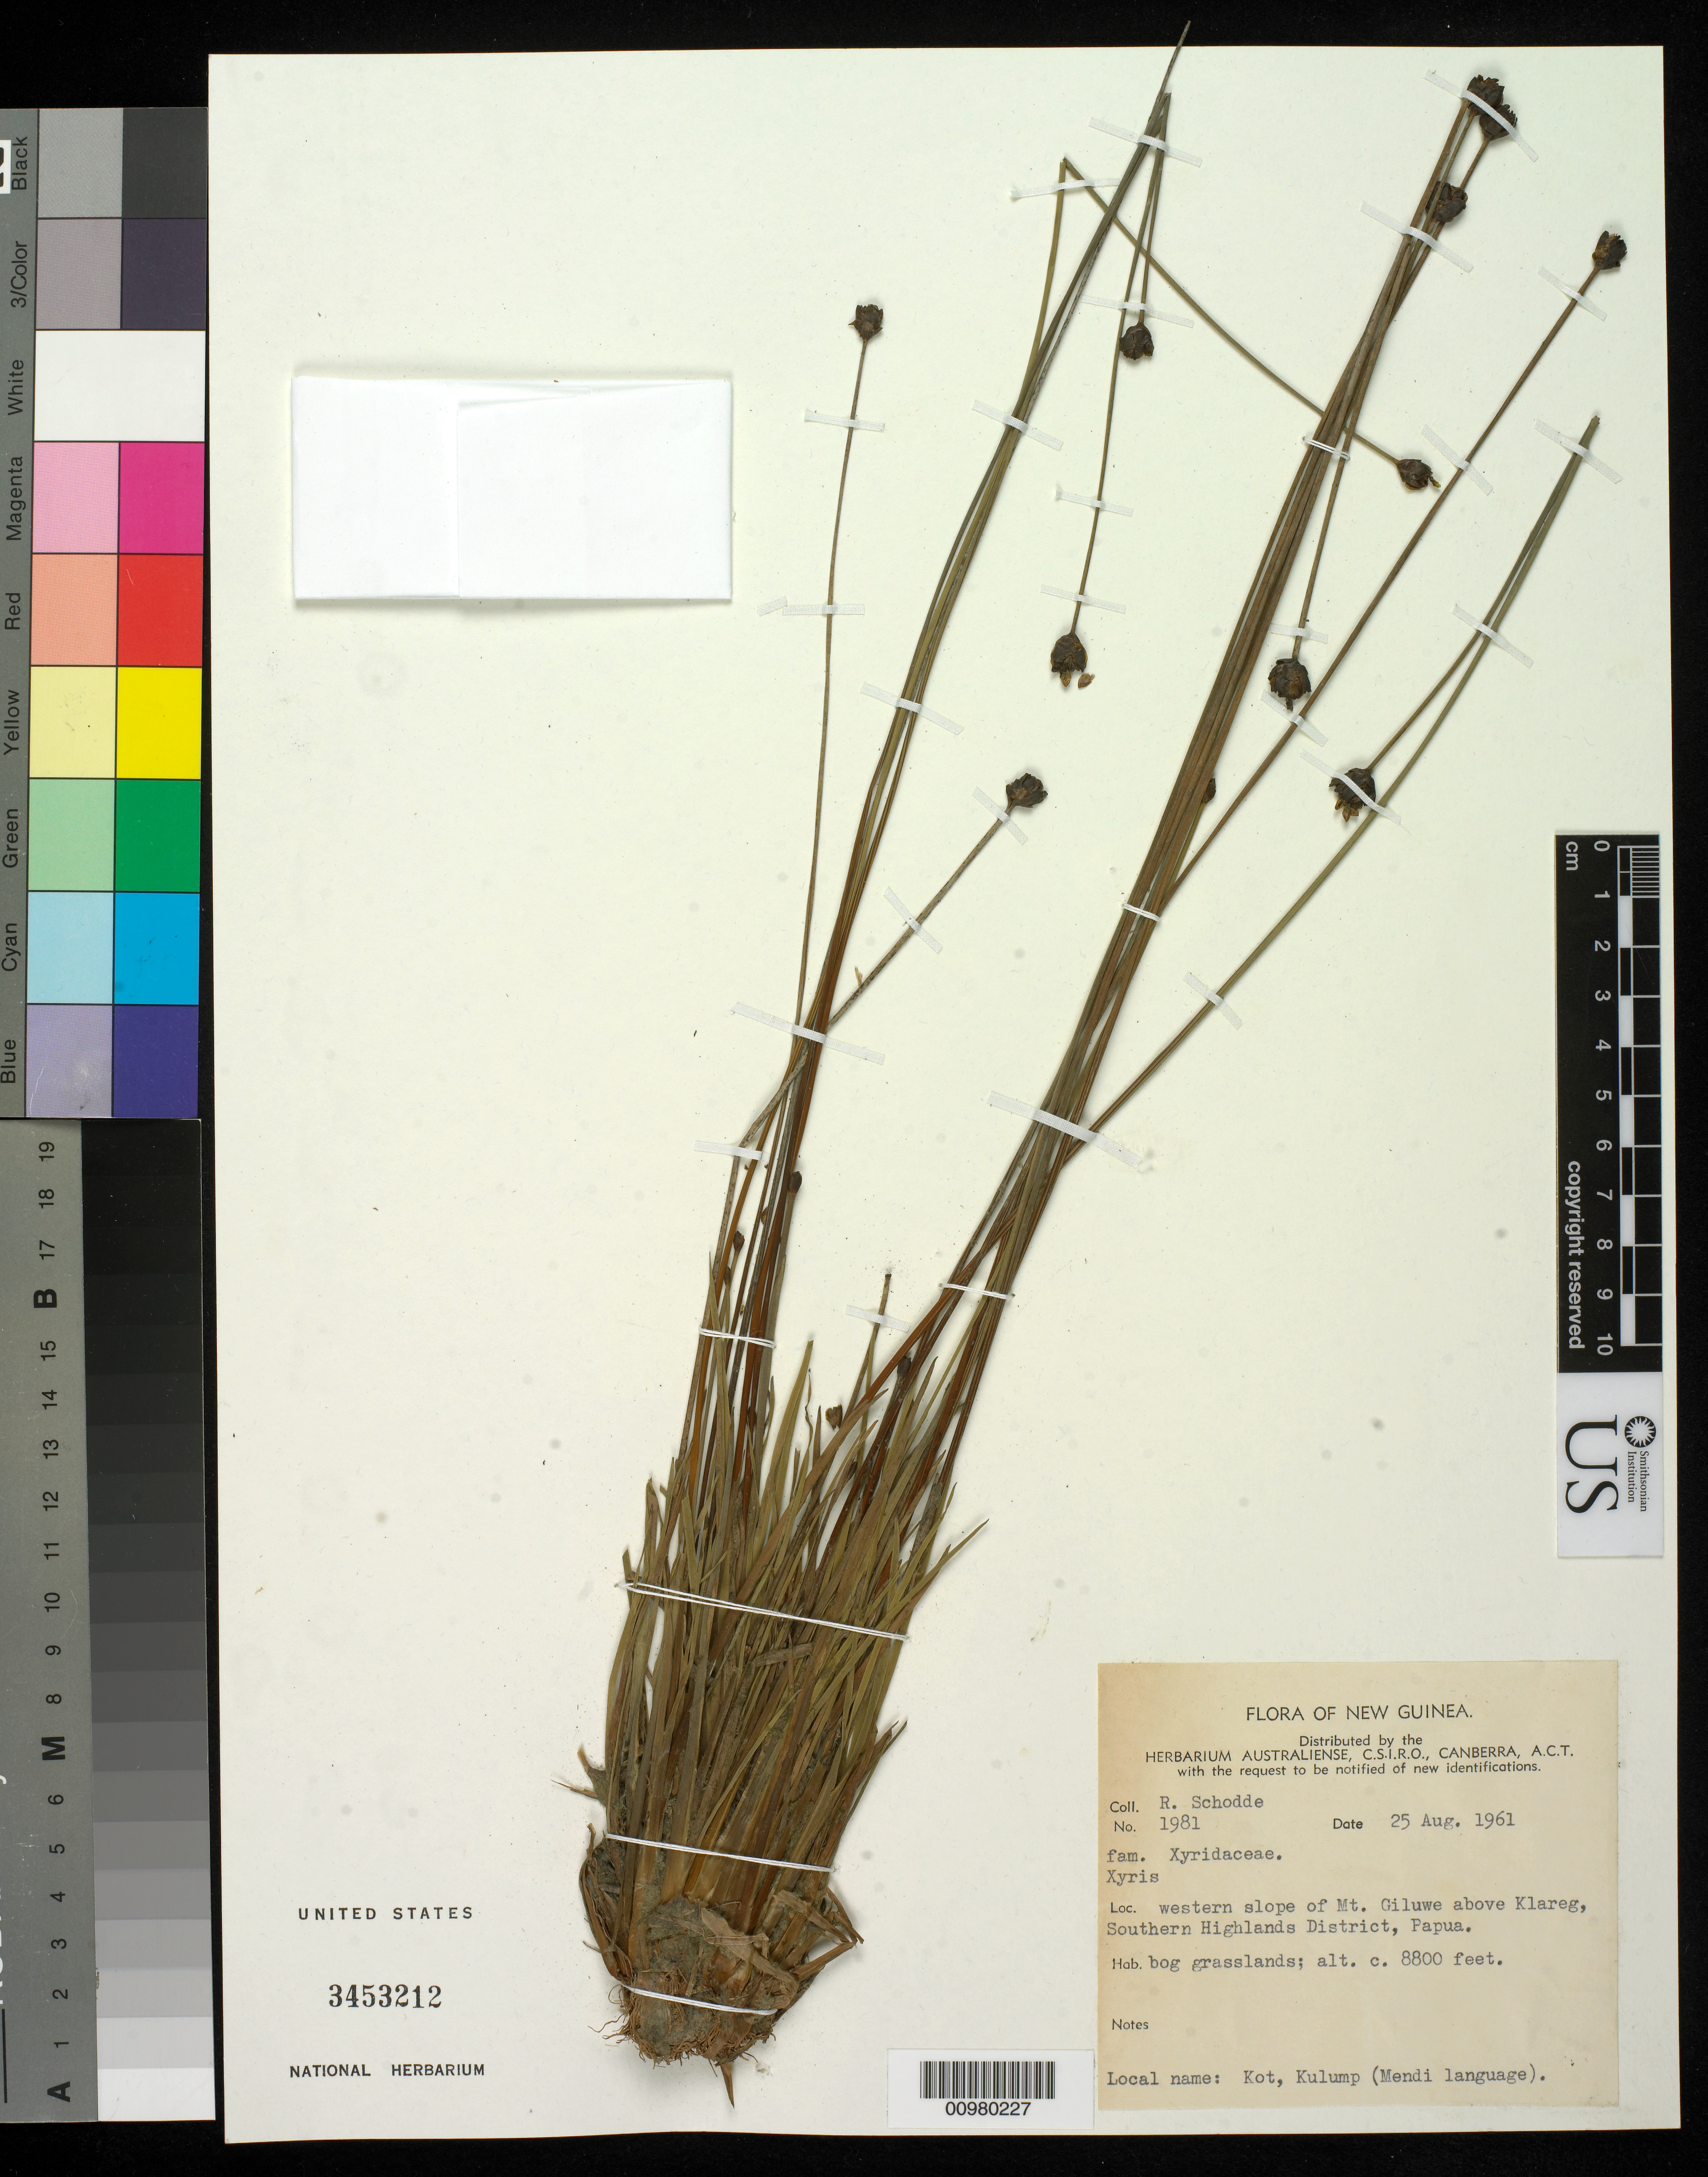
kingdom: Plantae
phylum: Tracheophyta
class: Liliopsida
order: Poales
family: Xyridaceae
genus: Xyris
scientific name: Xyris sp.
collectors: R. Schodde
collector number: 1981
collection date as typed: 25 Aug 1961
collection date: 1961-08-25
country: Papua New Guinea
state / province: Southern Highlands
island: New Guinea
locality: Western slope of Mt. Giluwe, above Klareg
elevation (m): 2682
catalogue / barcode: US 3453212